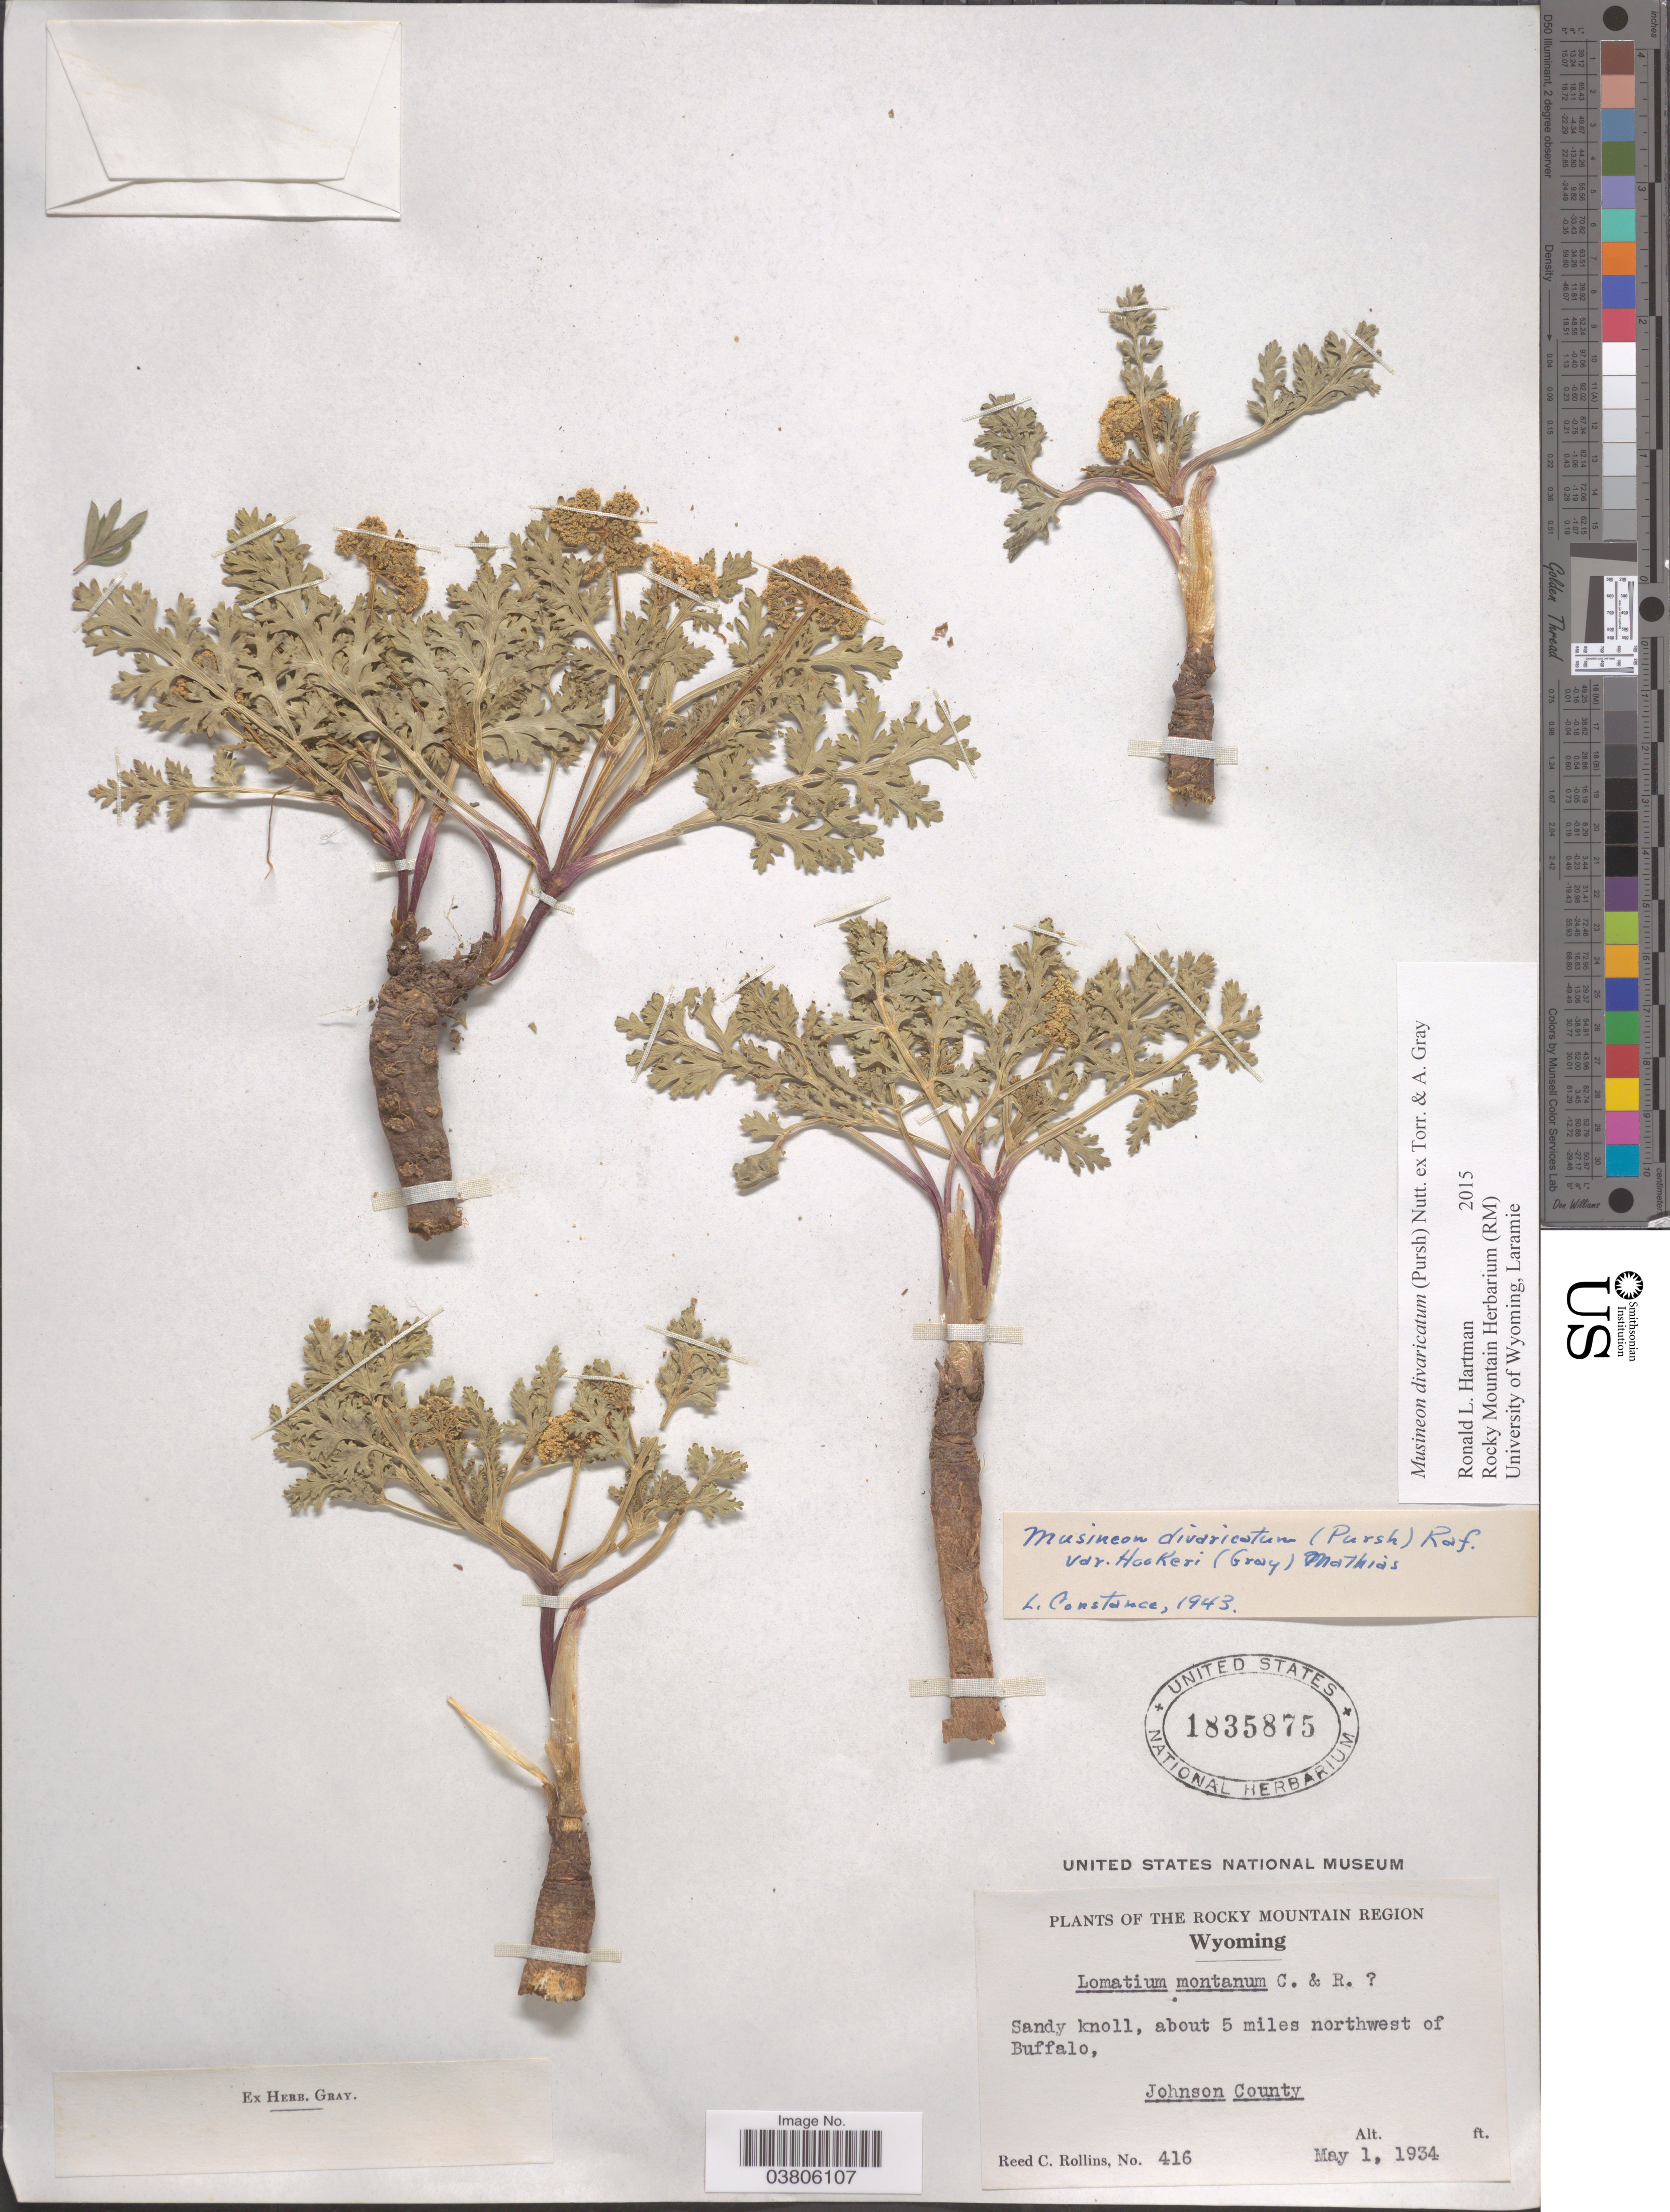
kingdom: Plantae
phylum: Tracheophyta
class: Magnoliopsida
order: Apiales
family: Apiaceae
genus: Musineon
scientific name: Musineon divaricatum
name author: (Pursh) Nutt.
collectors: R. C. Rollins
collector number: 416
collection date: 1934-05-01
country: United States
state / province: Wyoming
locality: Rocky Mountain Region, about 5 miles northwest of Buffalo, Johnson County.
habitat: sandy knoll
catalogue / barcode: US 1835875